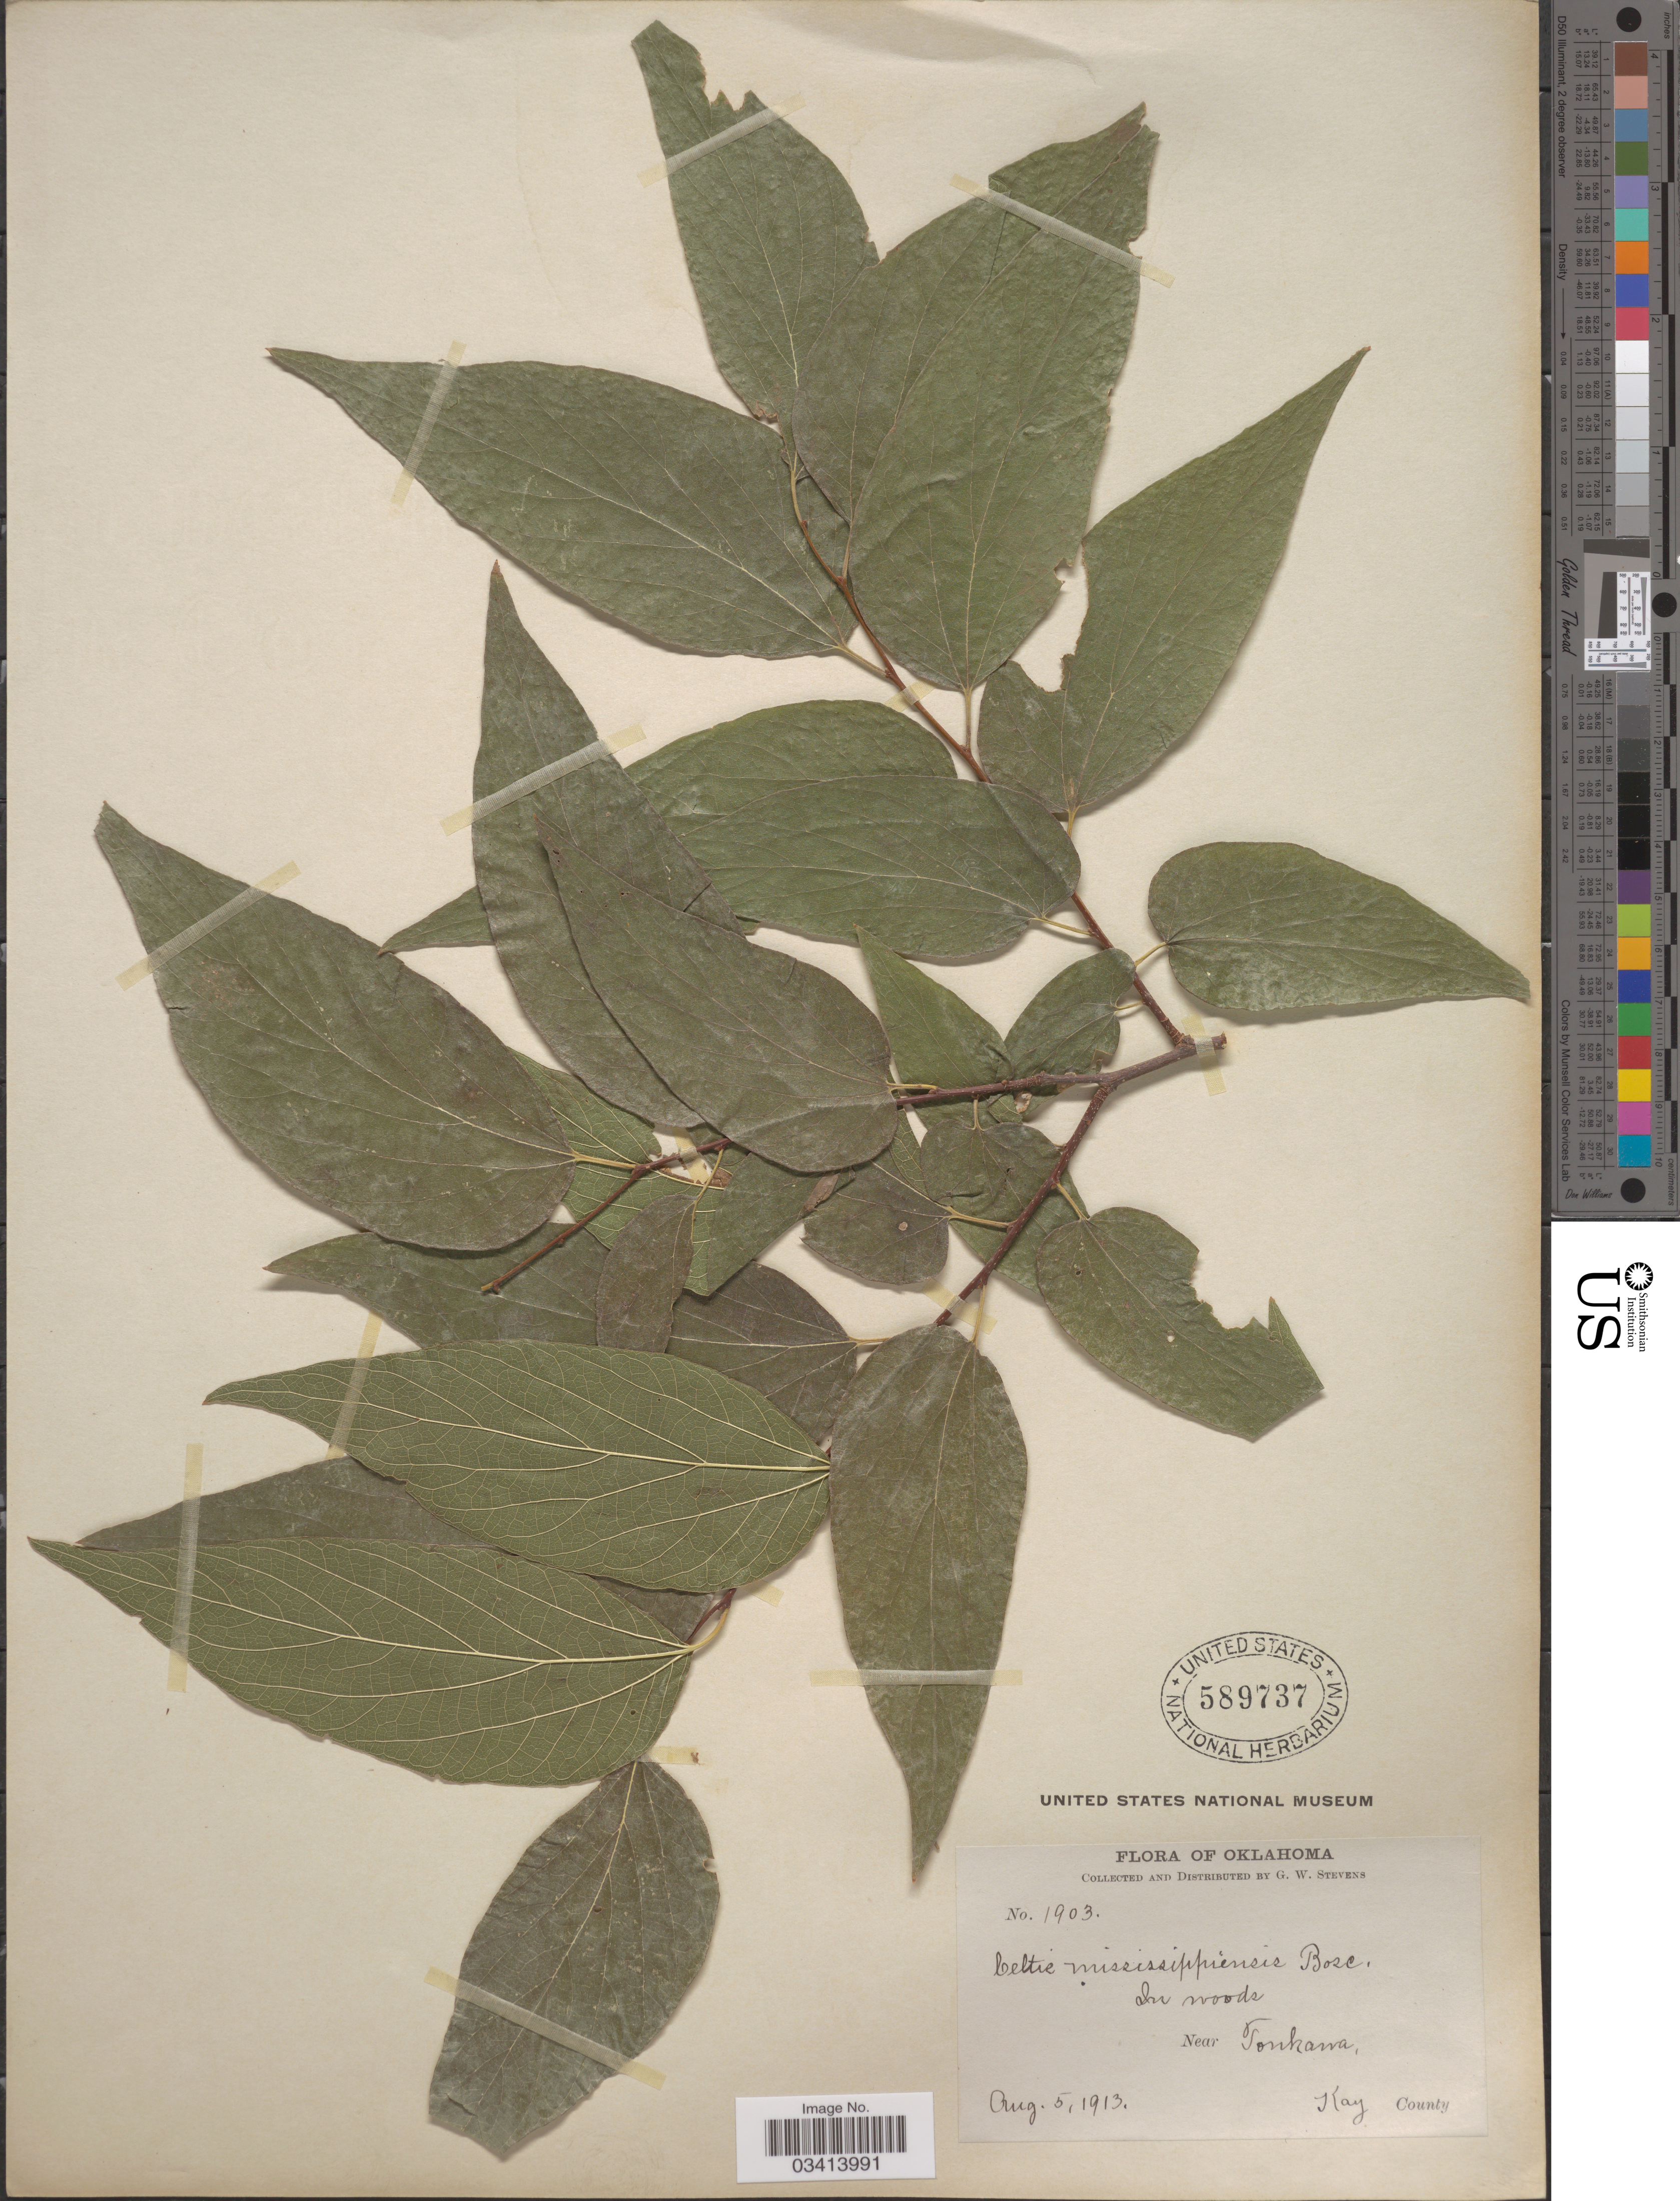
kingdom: Plantae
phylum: Tracheophyta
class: Magnoliopsida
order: Rosales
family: Cannabaceae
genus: Celtis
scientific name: Celtis laevigata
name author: Willd.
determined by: Waterfall, U. T.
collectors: G. W. Stevens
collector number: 1903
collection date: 1913-08-05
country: United States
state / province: Oklahoma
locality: Near Tonkawa, Kay County.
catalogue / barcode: US 598737